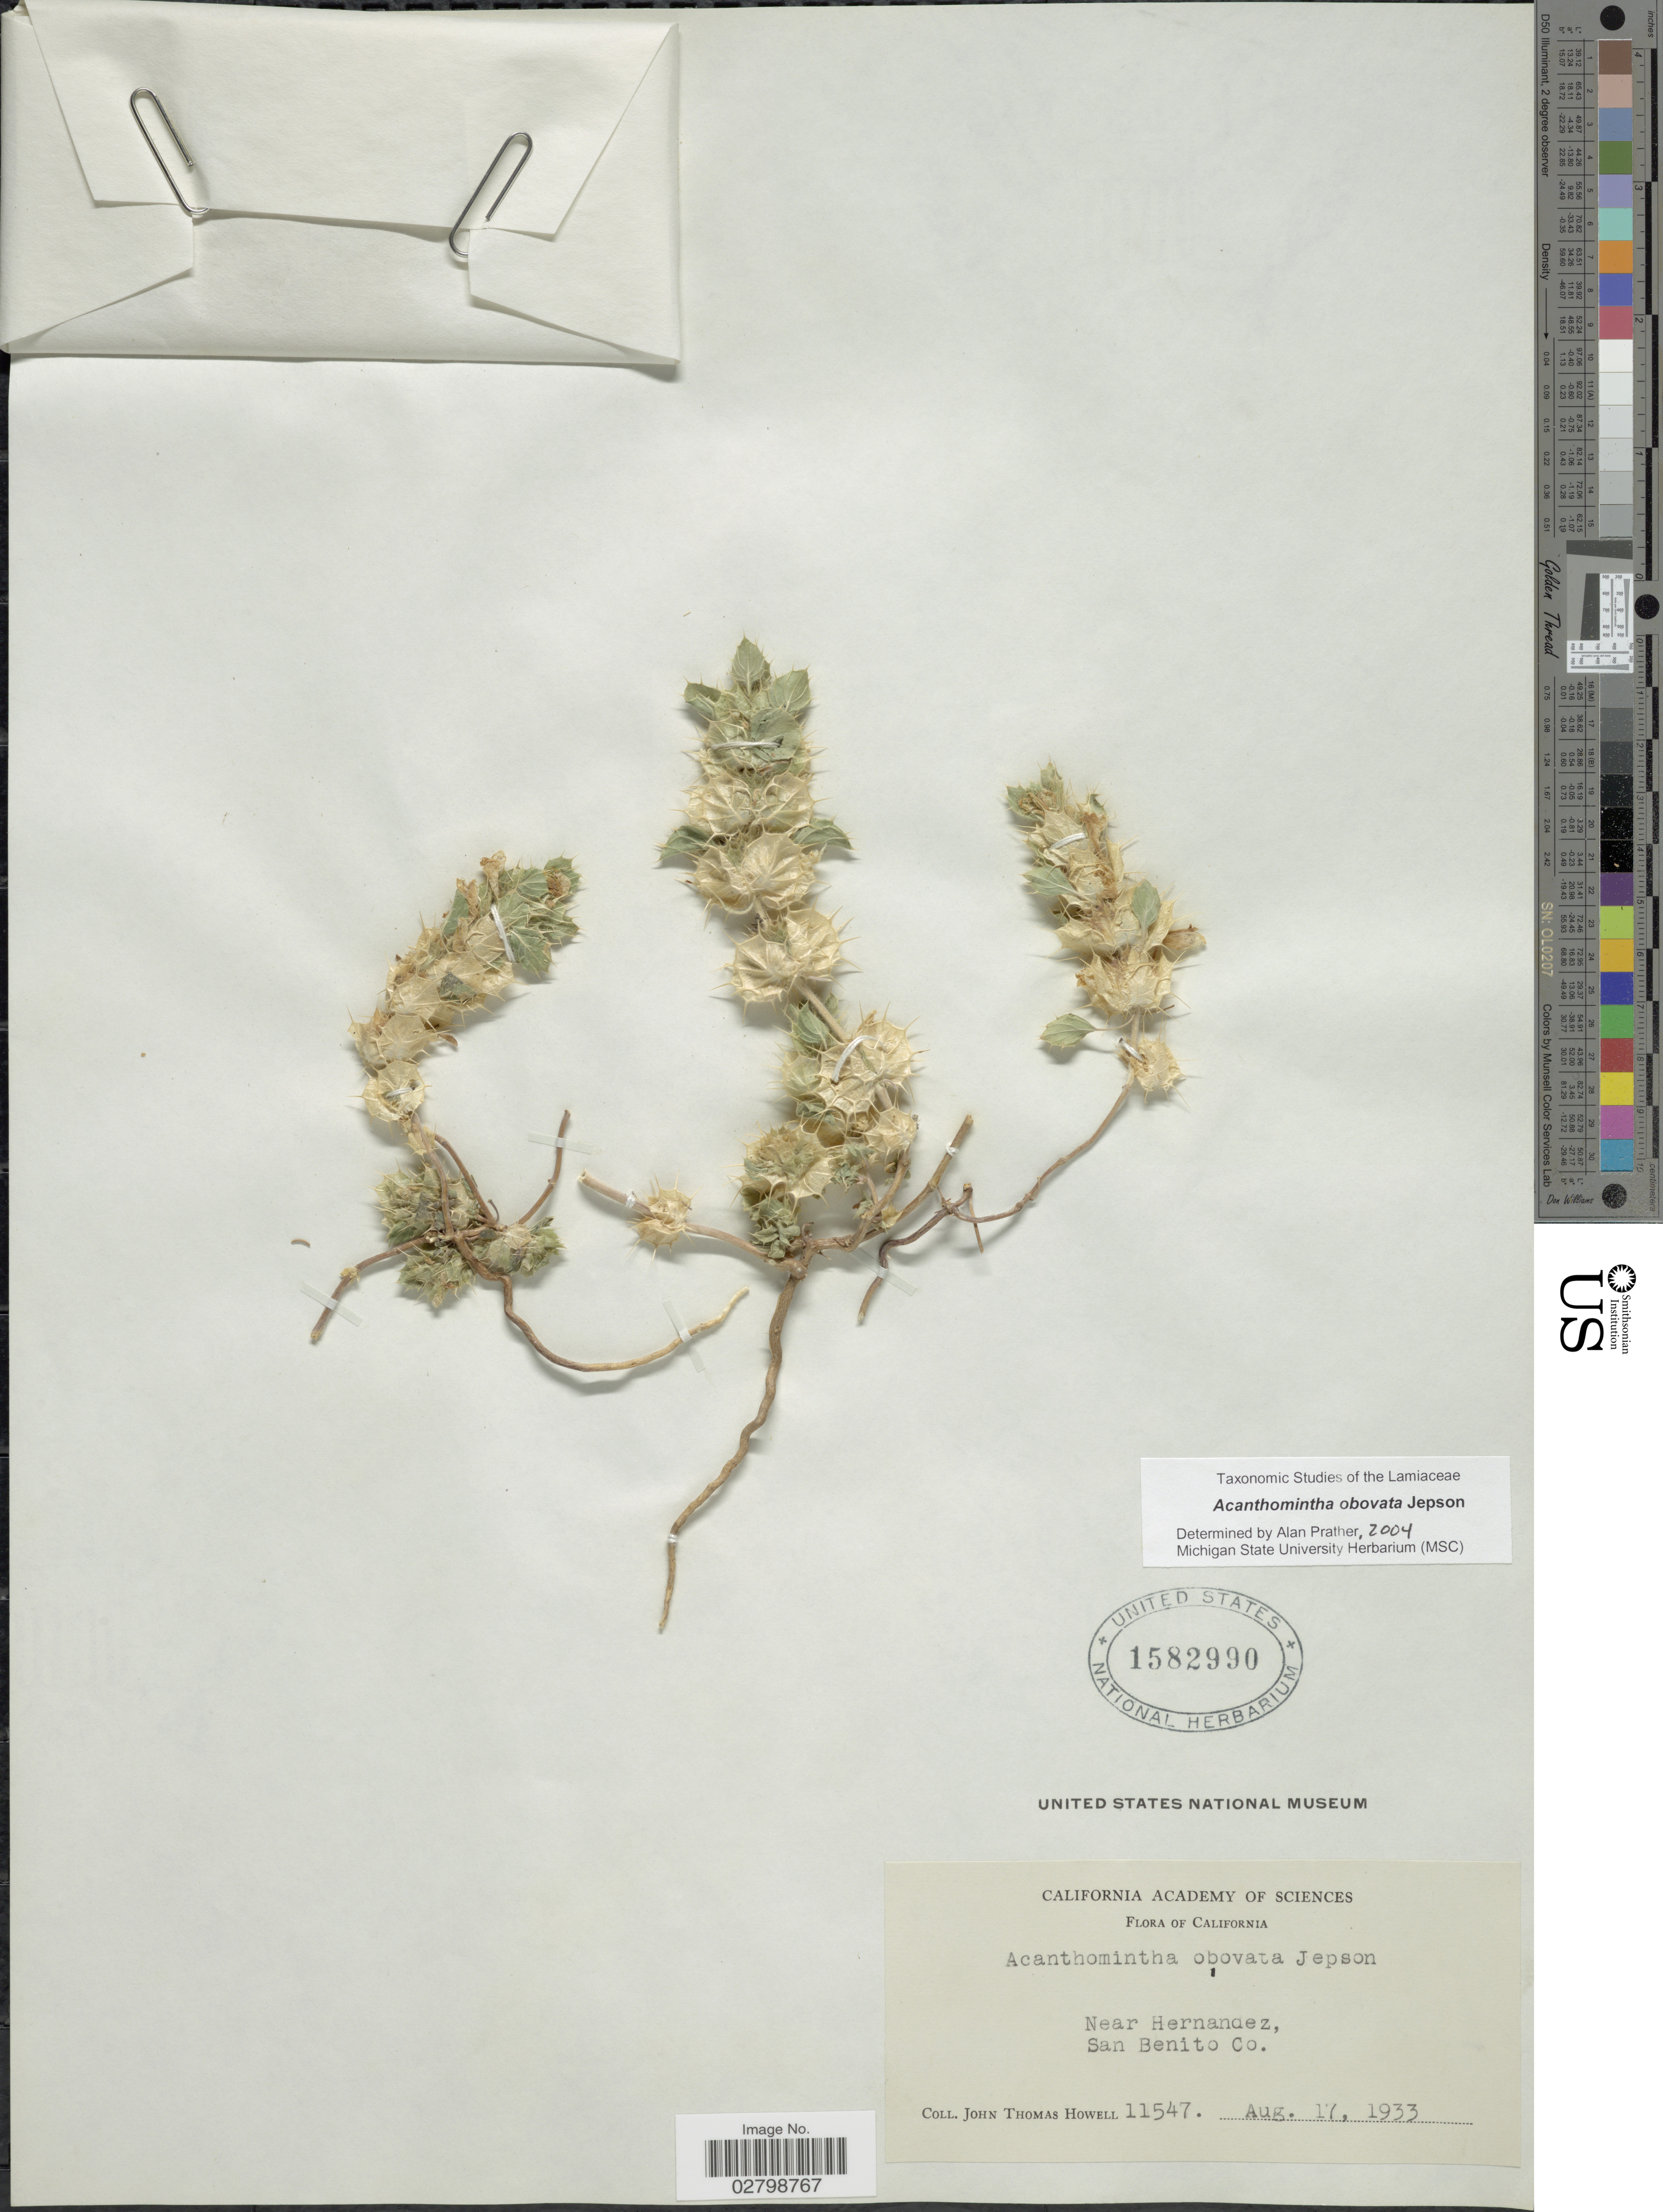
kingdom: Plantae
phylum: Tracheophyta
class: Magnoliopsida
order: Lamiales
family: Lamiaceae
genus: Acanthomintha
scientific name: Acanthomintha obovata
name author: Jeps.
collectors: J. T. Howell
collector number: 11547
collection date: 1933-08-17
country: United States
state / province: California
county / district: San Benito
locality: Near Hernandez, San Benito Co.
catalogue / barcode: US 1582990